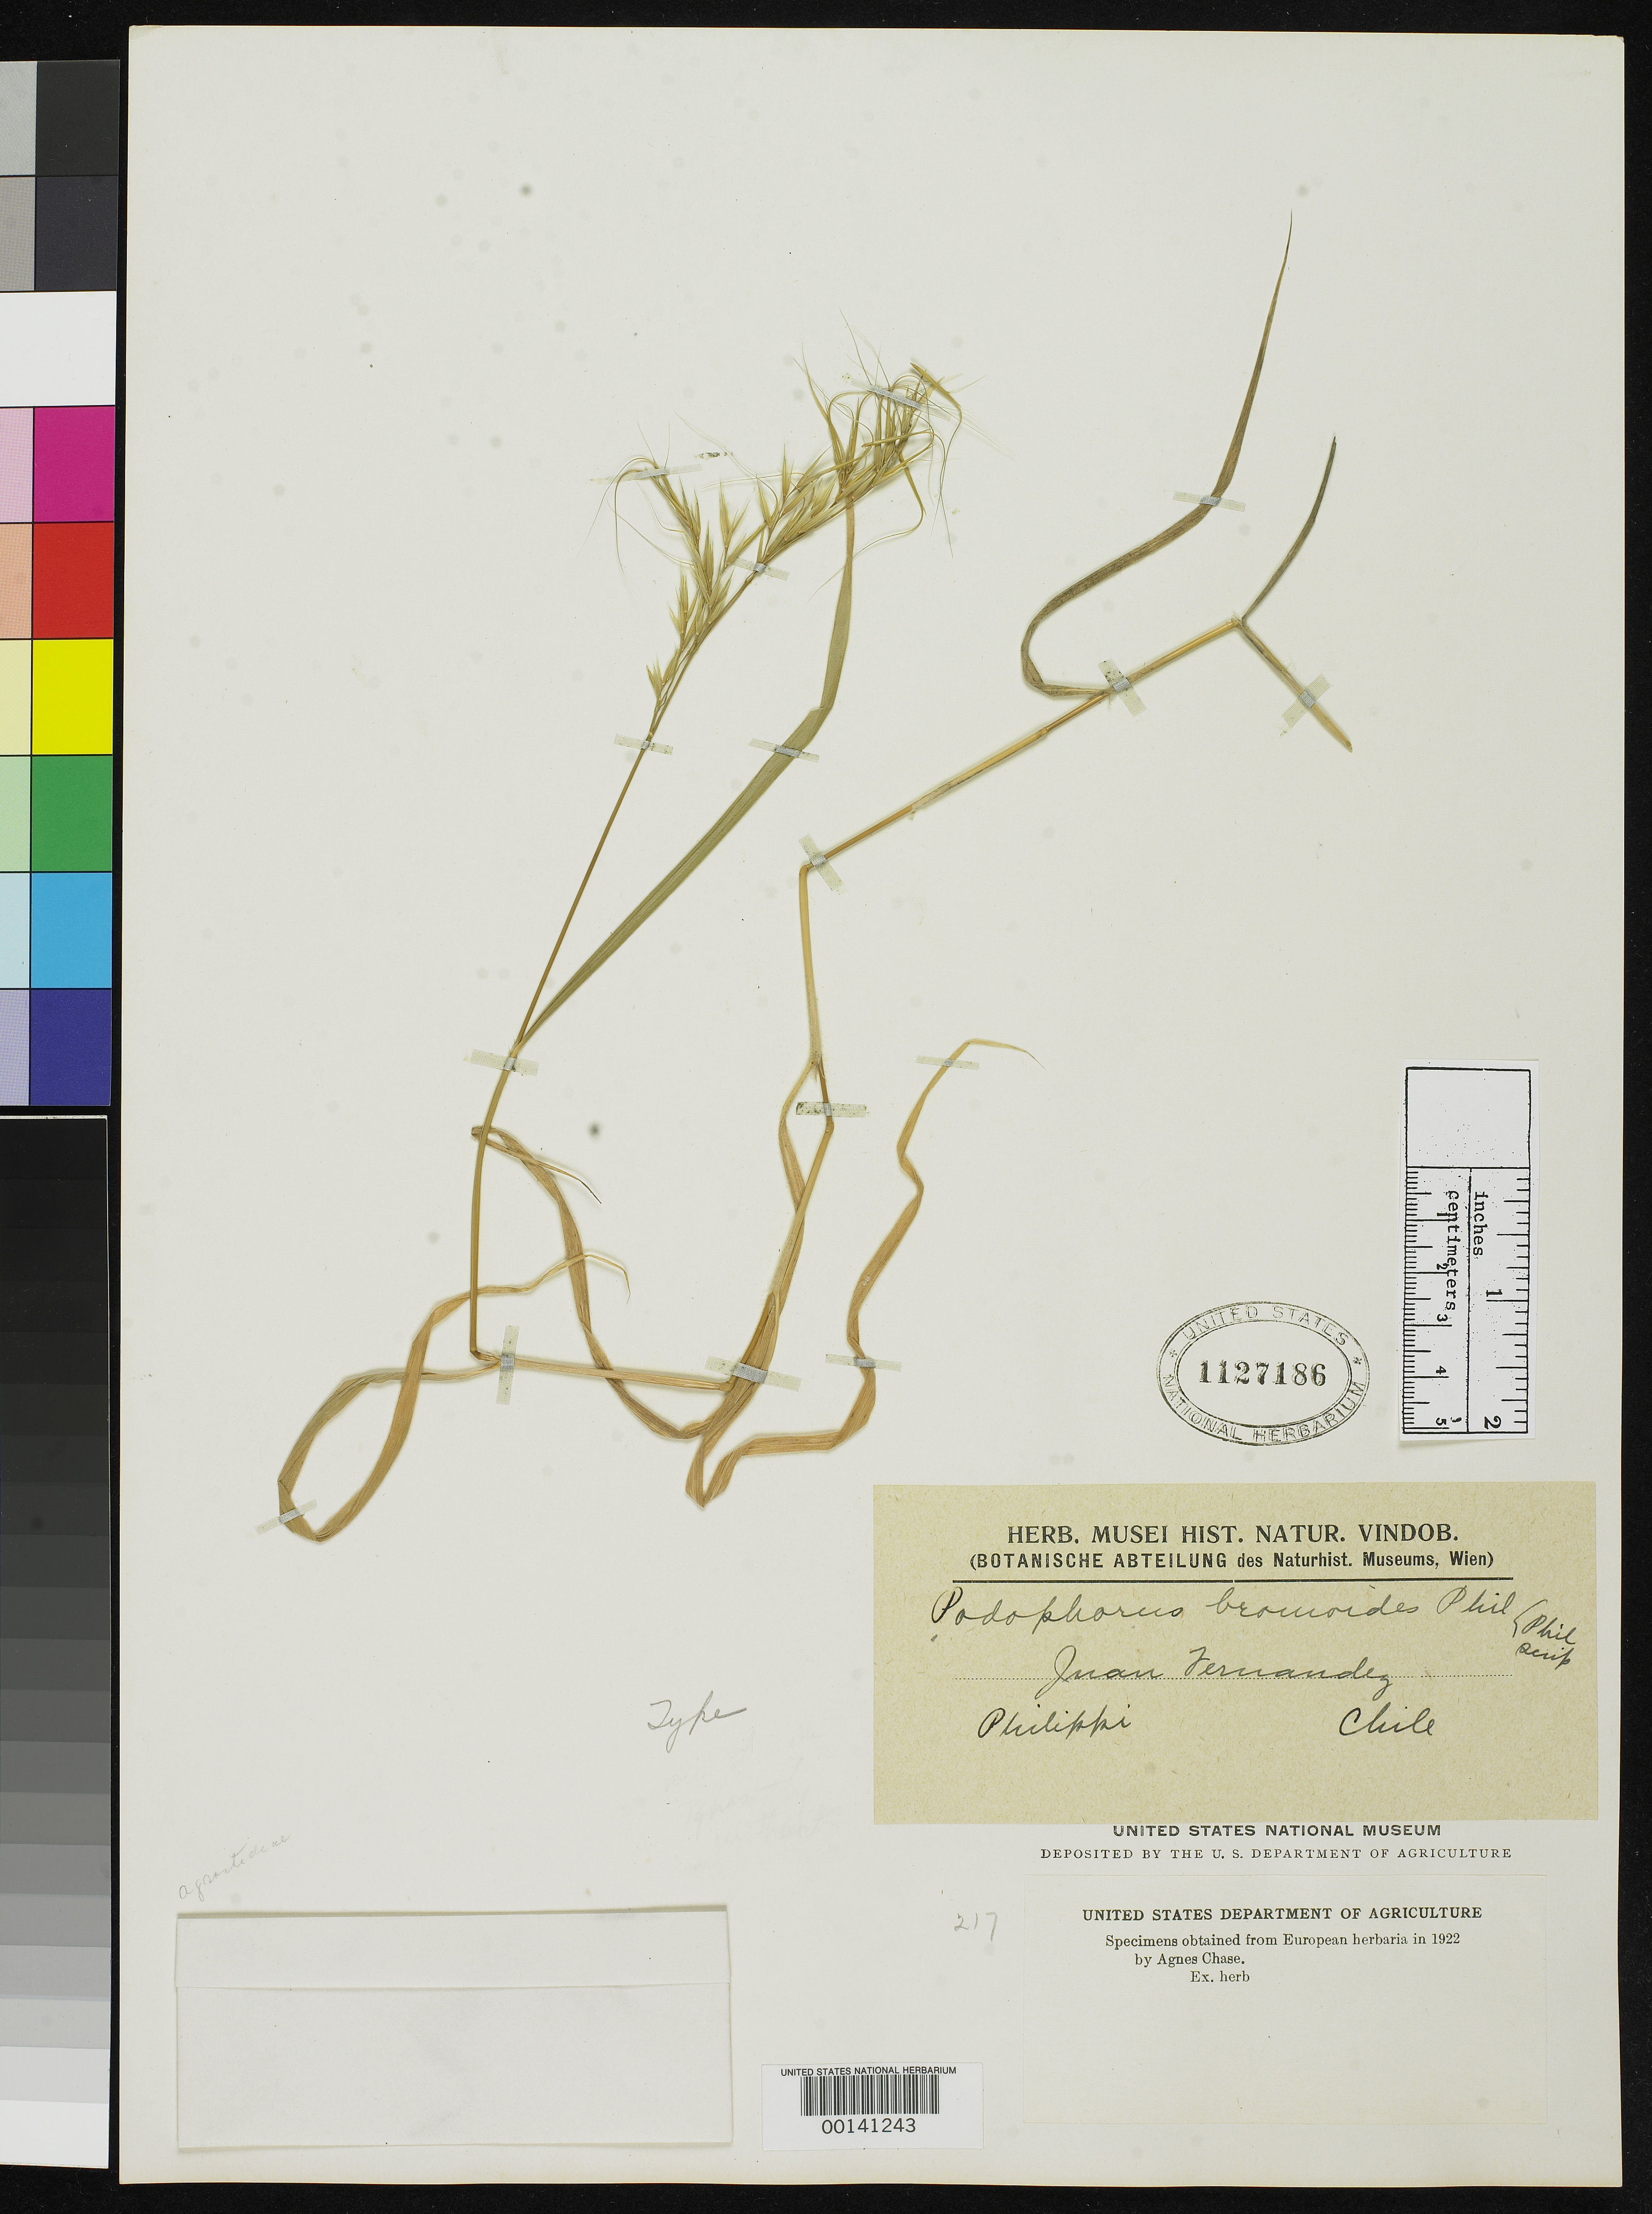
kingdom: Plantae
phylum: Tracheophyta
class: Liliopsida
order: Poales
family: Poaceae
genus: Podophorus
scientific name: Podophorus bromoides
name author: Phil.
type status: Isotype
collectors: R. A. Philippi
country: Chile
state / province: Valparaíso (V)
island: Islas Juan Fernández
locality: Juan Fernández.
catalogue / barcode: US 1127186